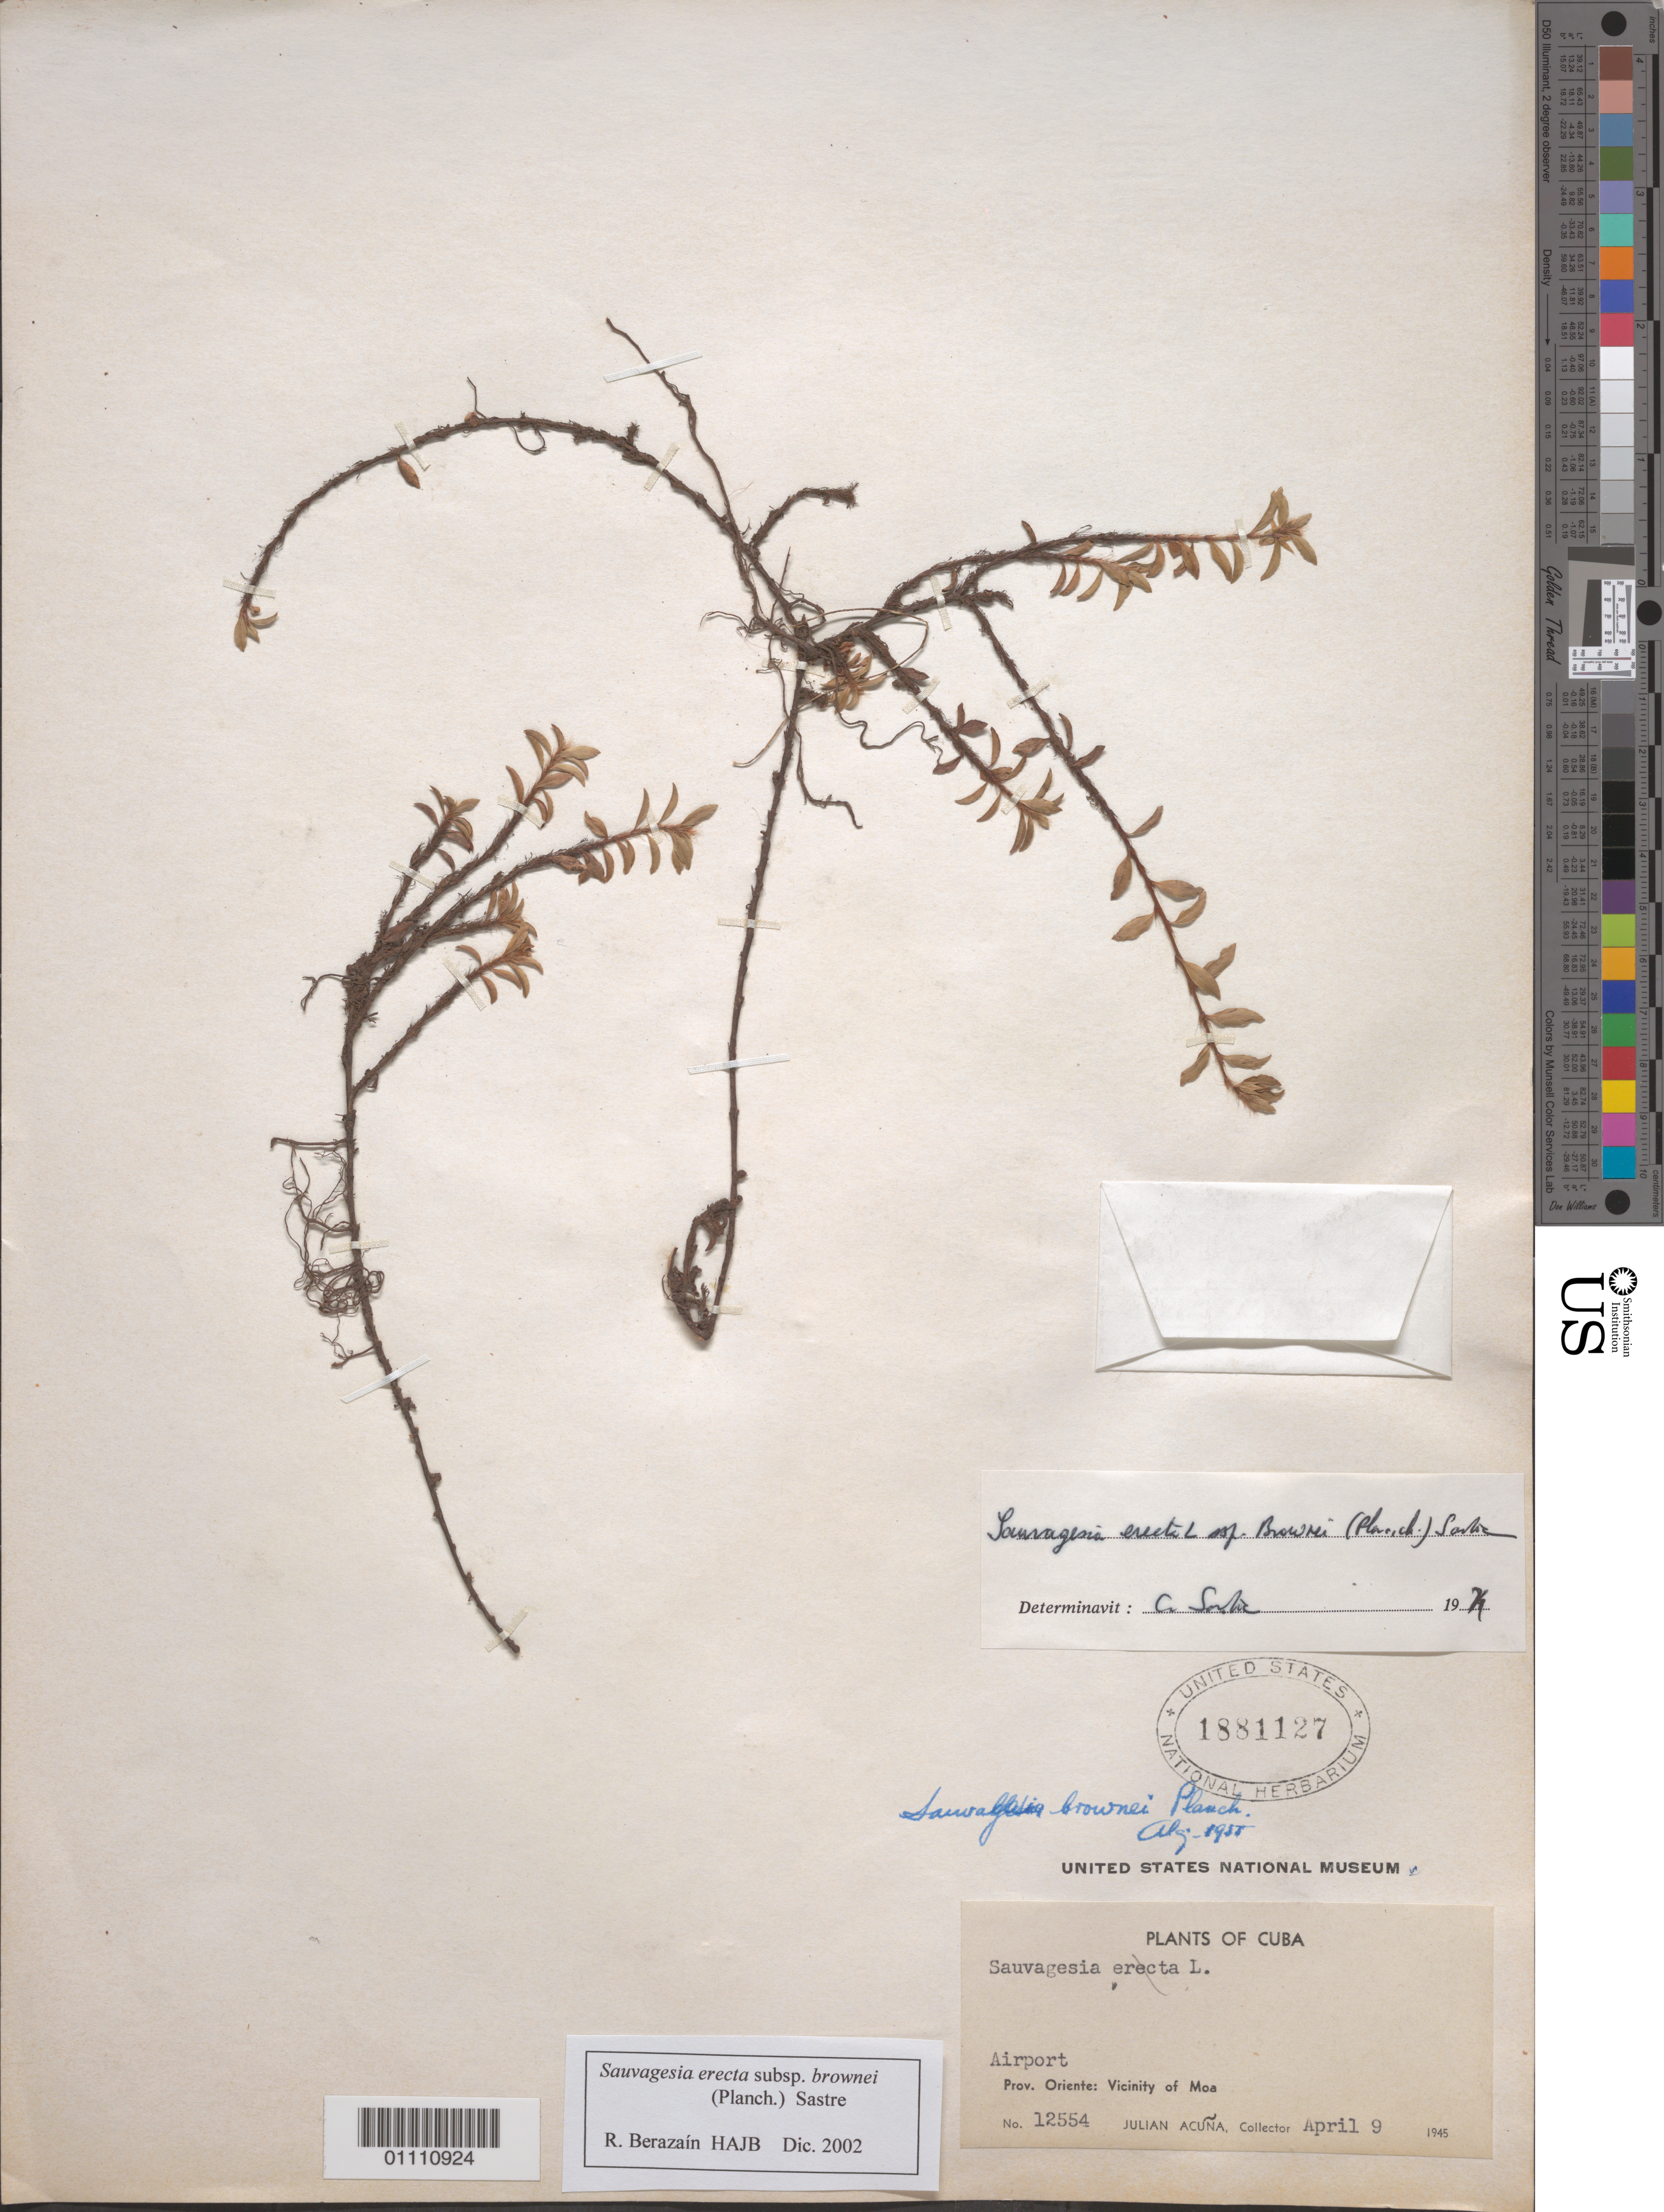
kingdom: Plantae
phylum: Tracheophyta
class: Magnoliopsida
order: Malpighiales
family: Ochnaceae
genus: Sauvagesia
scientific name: Sauvagesia erecta subsp. brownei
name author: (Planch.) Sastre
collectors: J. Acuña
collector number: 12554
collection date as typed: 09 Apr 1945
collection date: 1945-04-09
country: Cuba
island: Cuba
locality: Oriente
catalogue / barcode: US 1881127